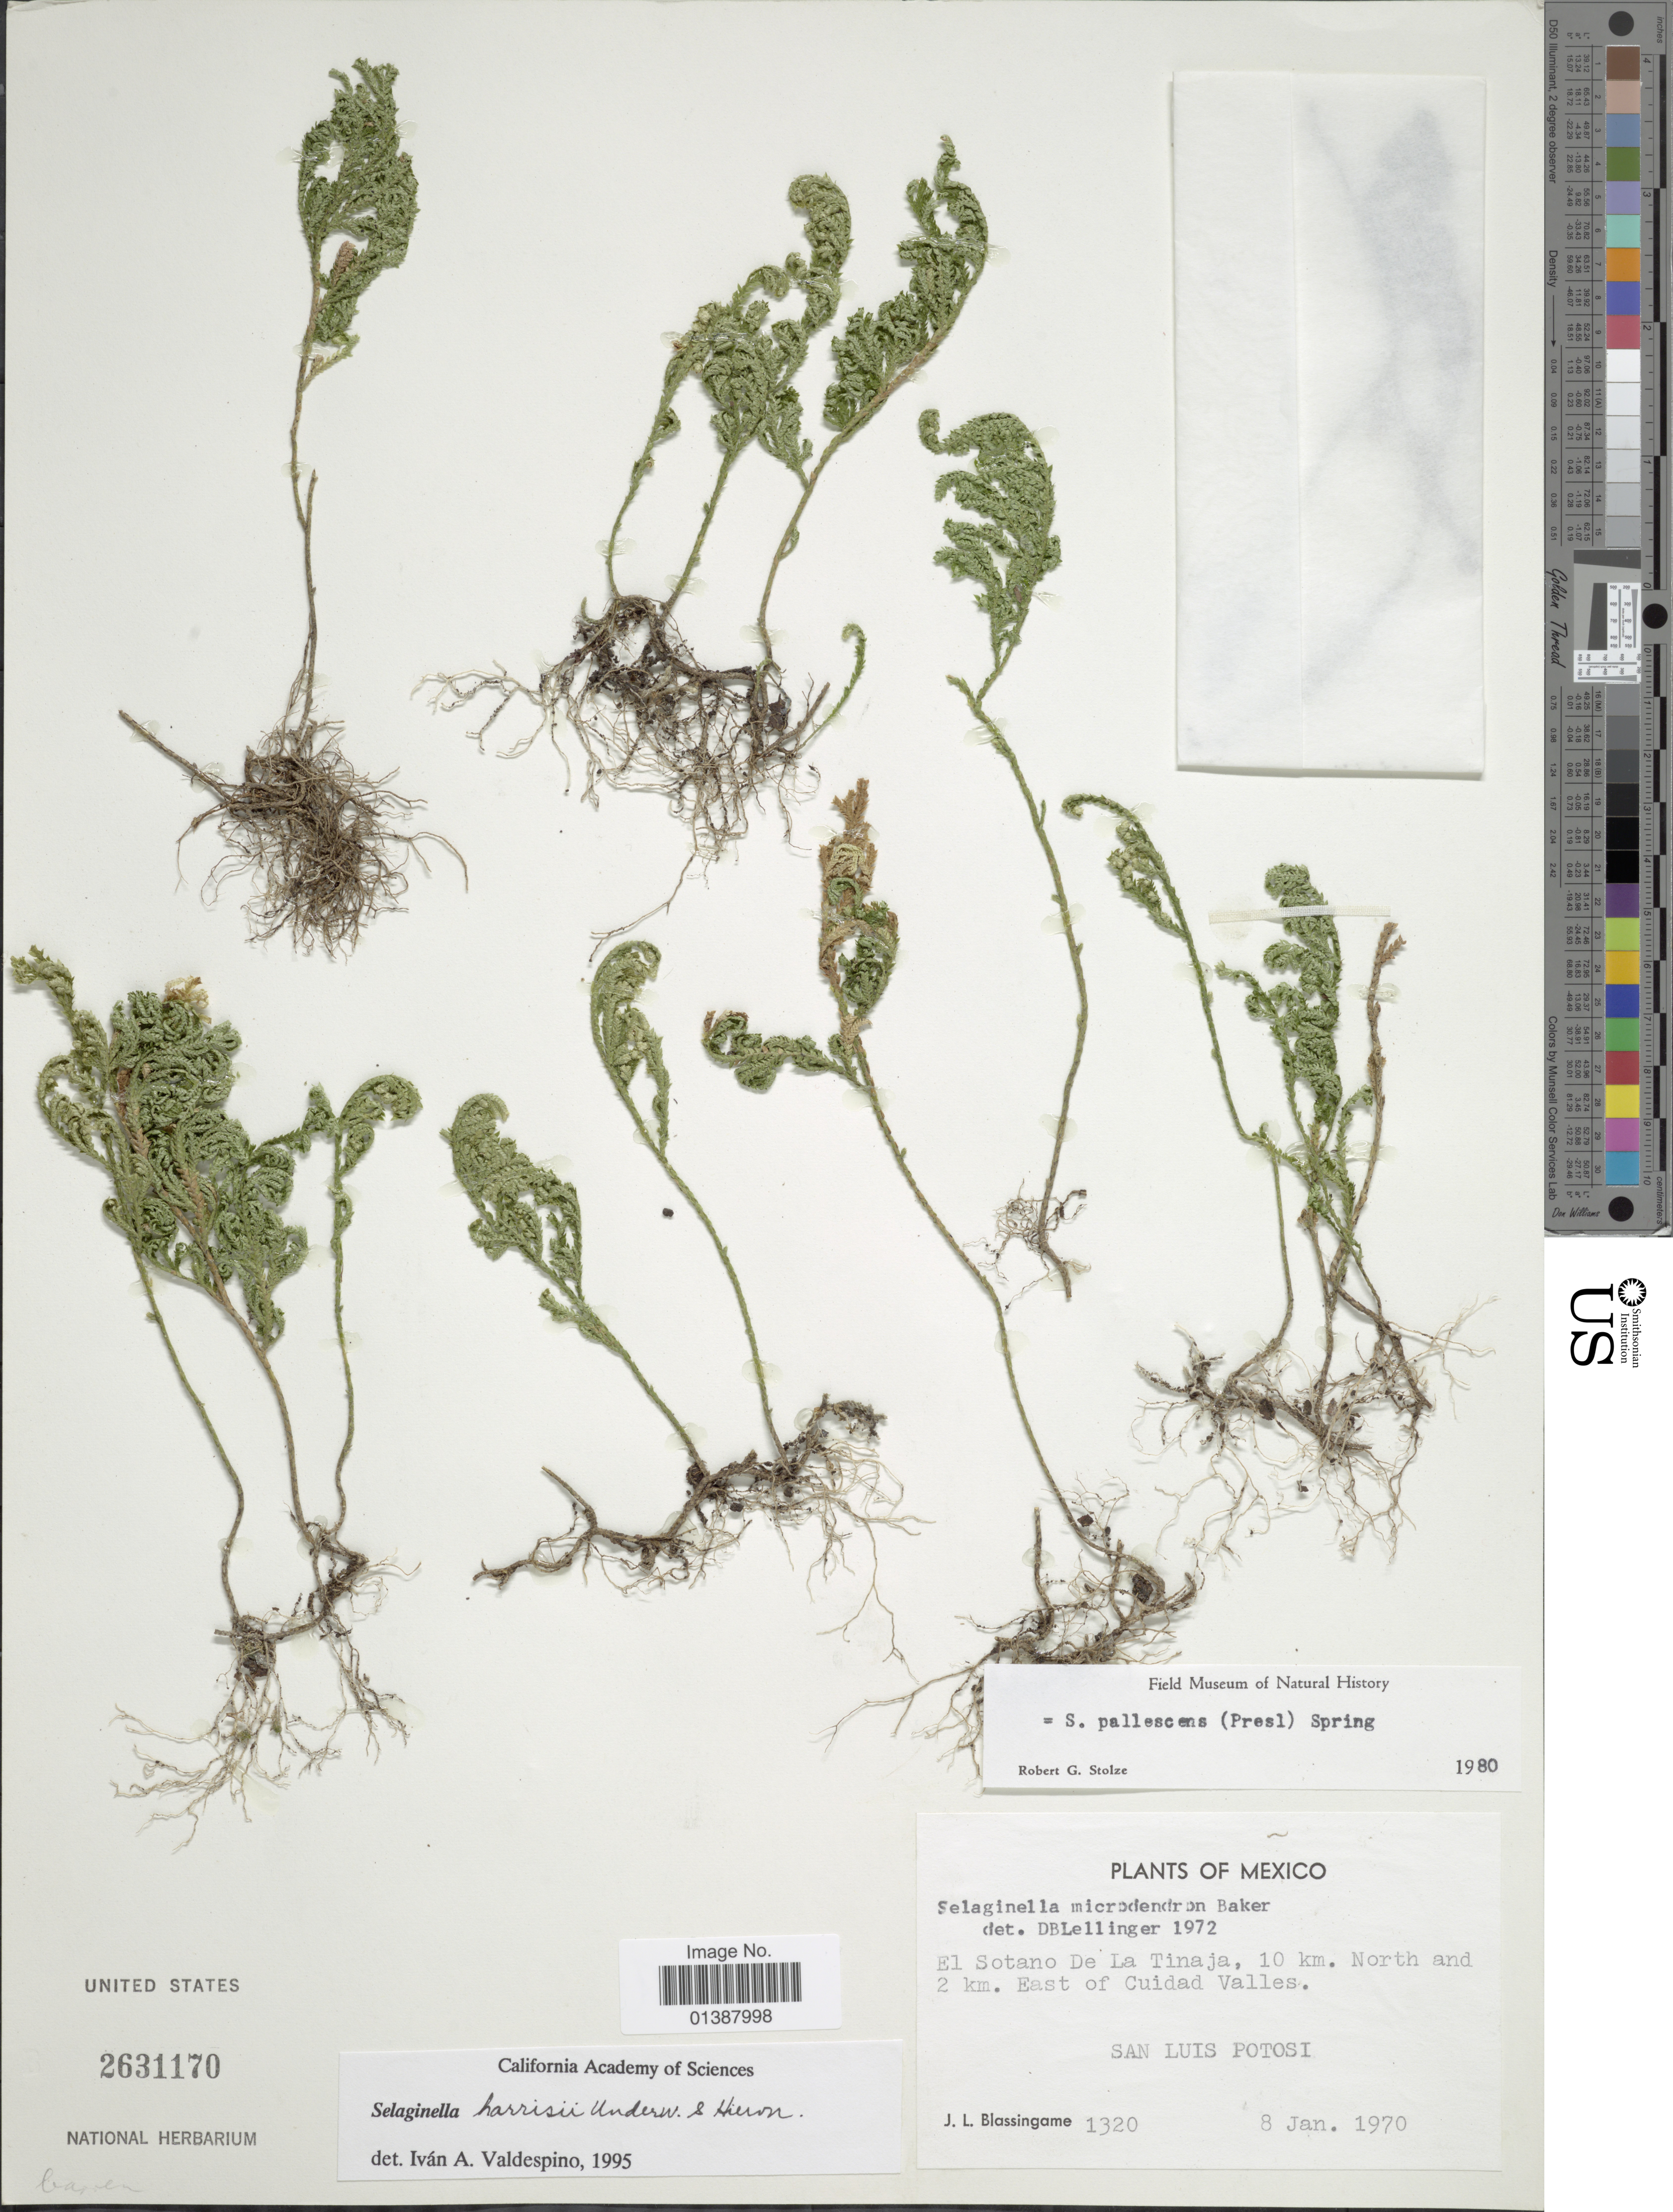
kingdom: Plantae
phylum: Tracheophyta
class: Lycopodiopsida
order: Selaginellales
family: Selaginellaceae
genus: Selaginella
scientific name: Selaginella harrisii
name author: Underw. & Hieron.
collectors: J. Blassingame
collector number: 1320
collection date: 1970-01-08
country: Mexico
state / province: San Luis Potosí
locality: El Sotano De La Tinaja, 10 km. North and 2 km Easrt of Cuidad Valles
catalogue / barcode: US 2631170